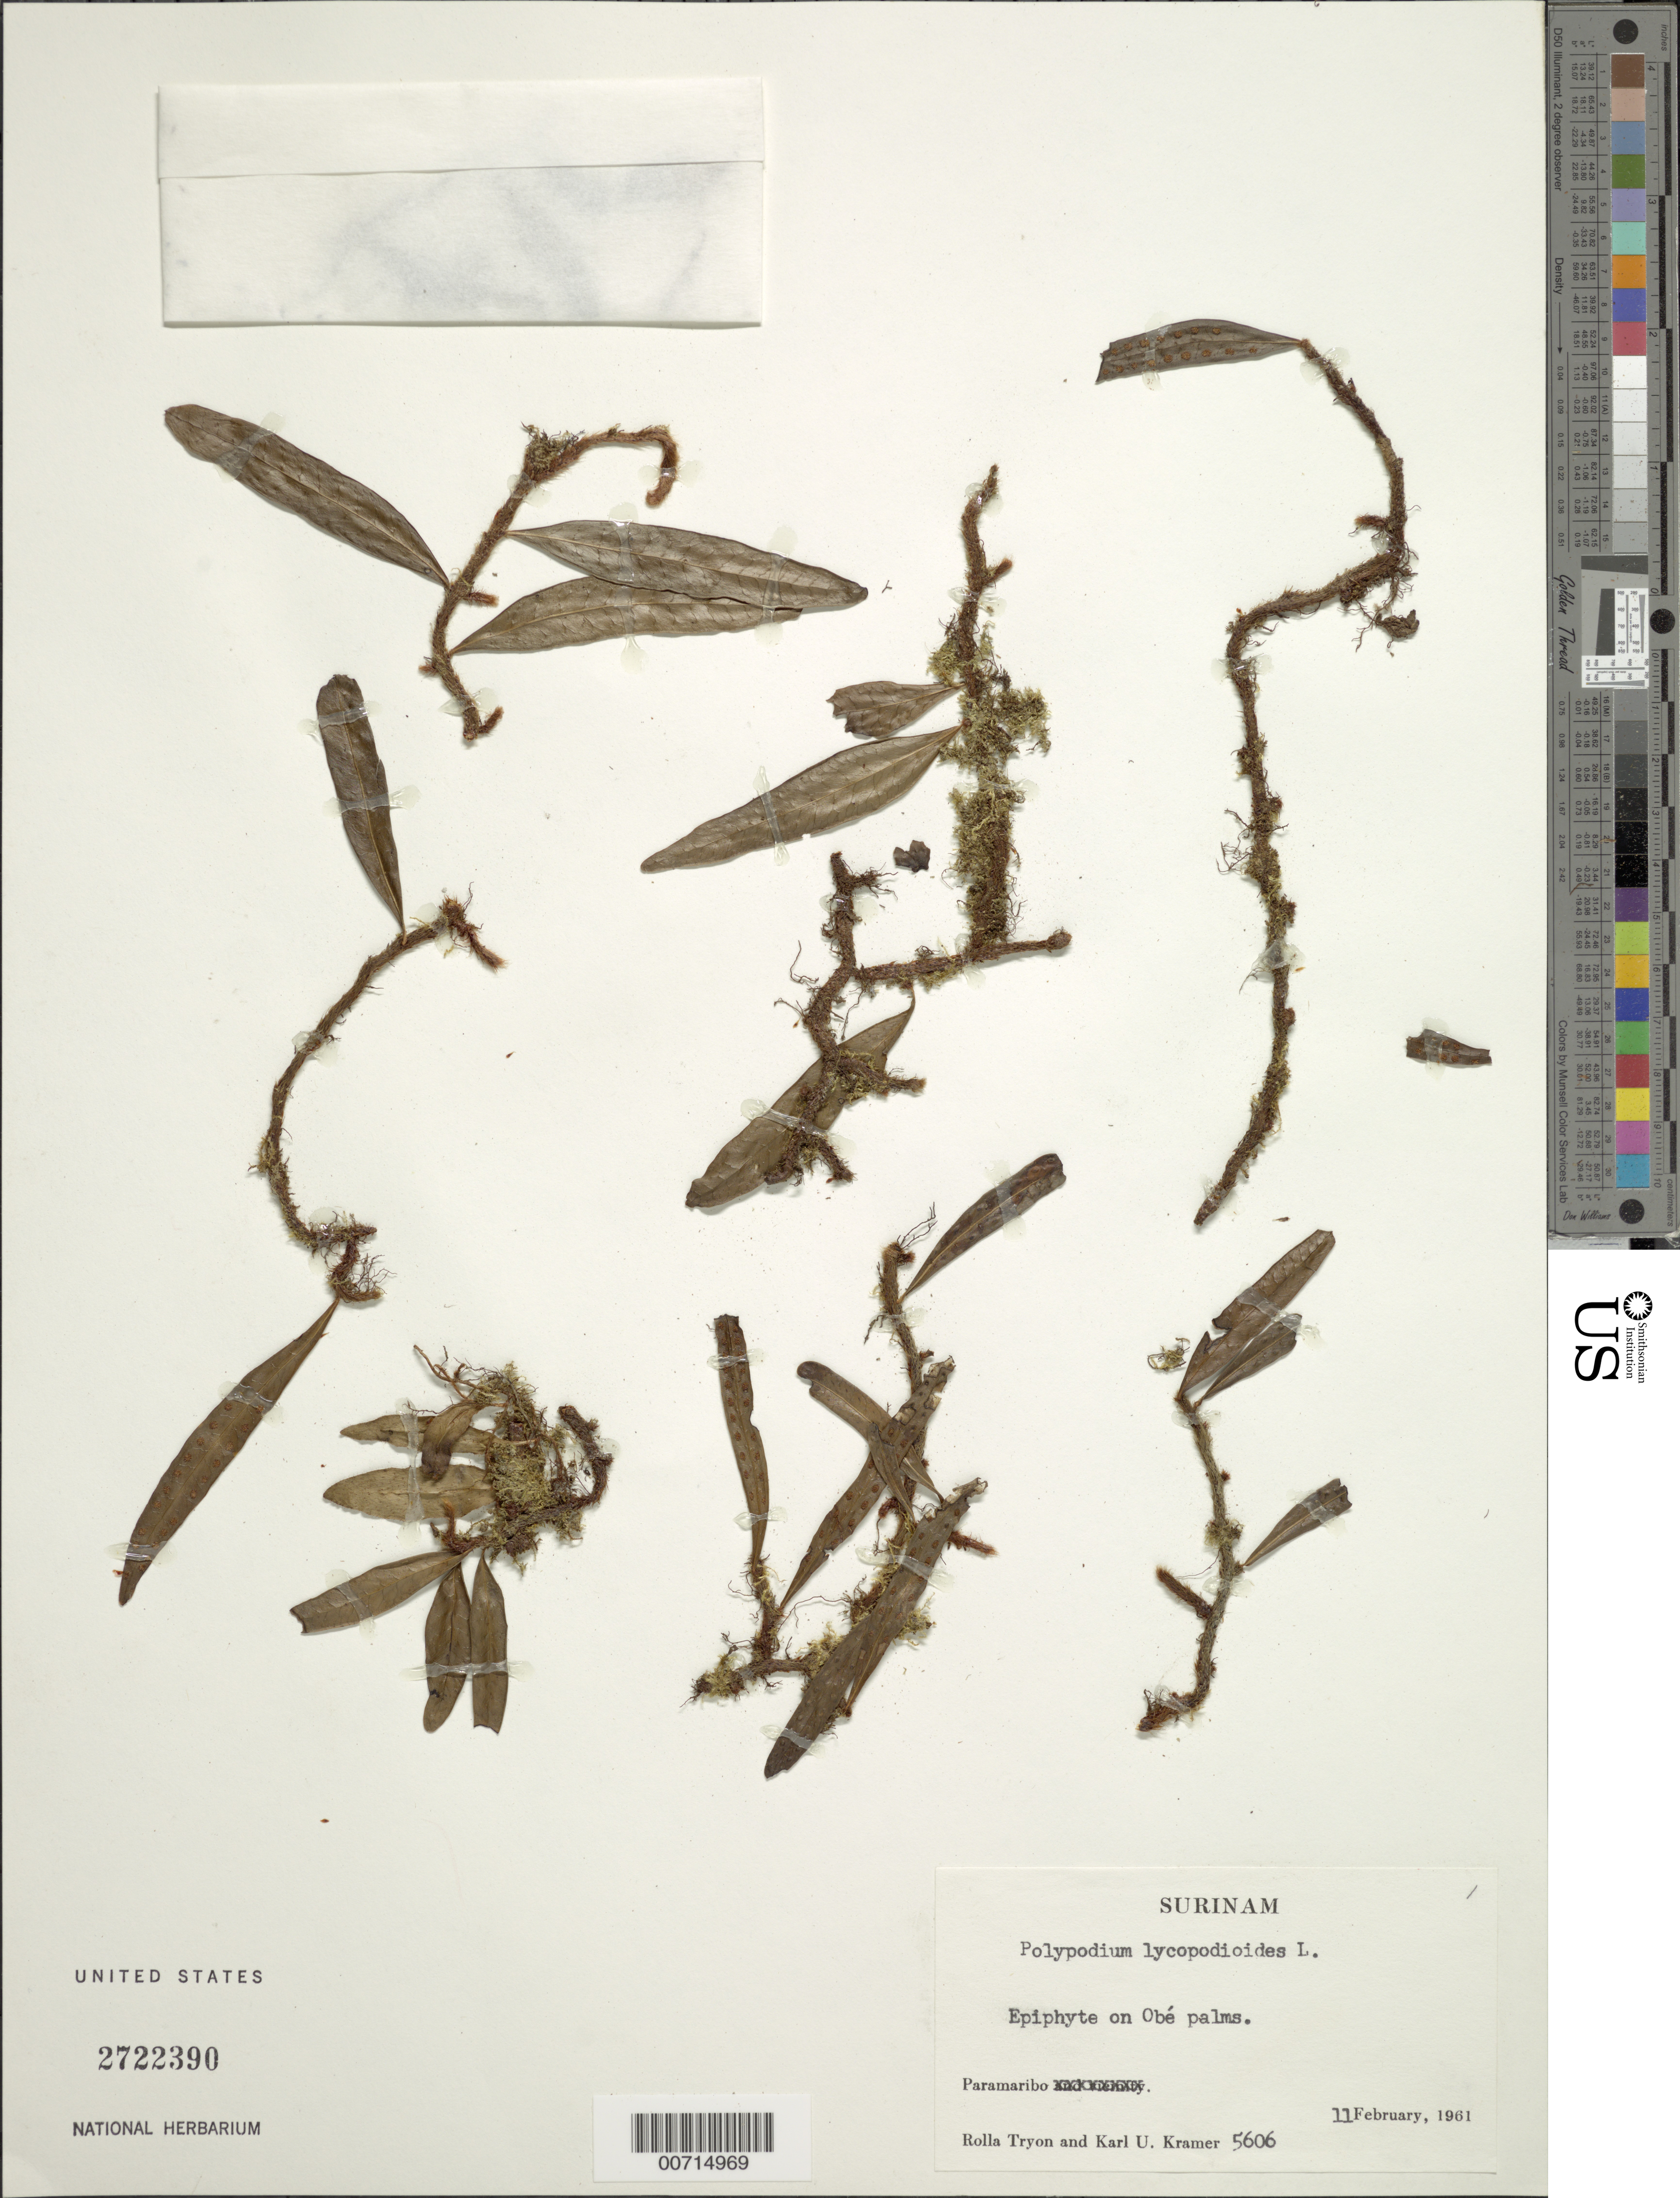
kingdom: Plantae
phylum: Tracheophyta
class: Polypodiopsida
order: Polypodiales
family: Polypodiaceae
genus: Microgramma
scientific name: Microgramma lycopodioides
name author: (L.) Copel.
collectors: R. M. Tryon & K. U. Kramer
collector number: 5606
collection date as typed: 11-Feb-61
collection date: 1961-02-11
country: Suriname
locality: Paramaribo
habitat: On Obé palm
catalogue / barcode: US 2722390